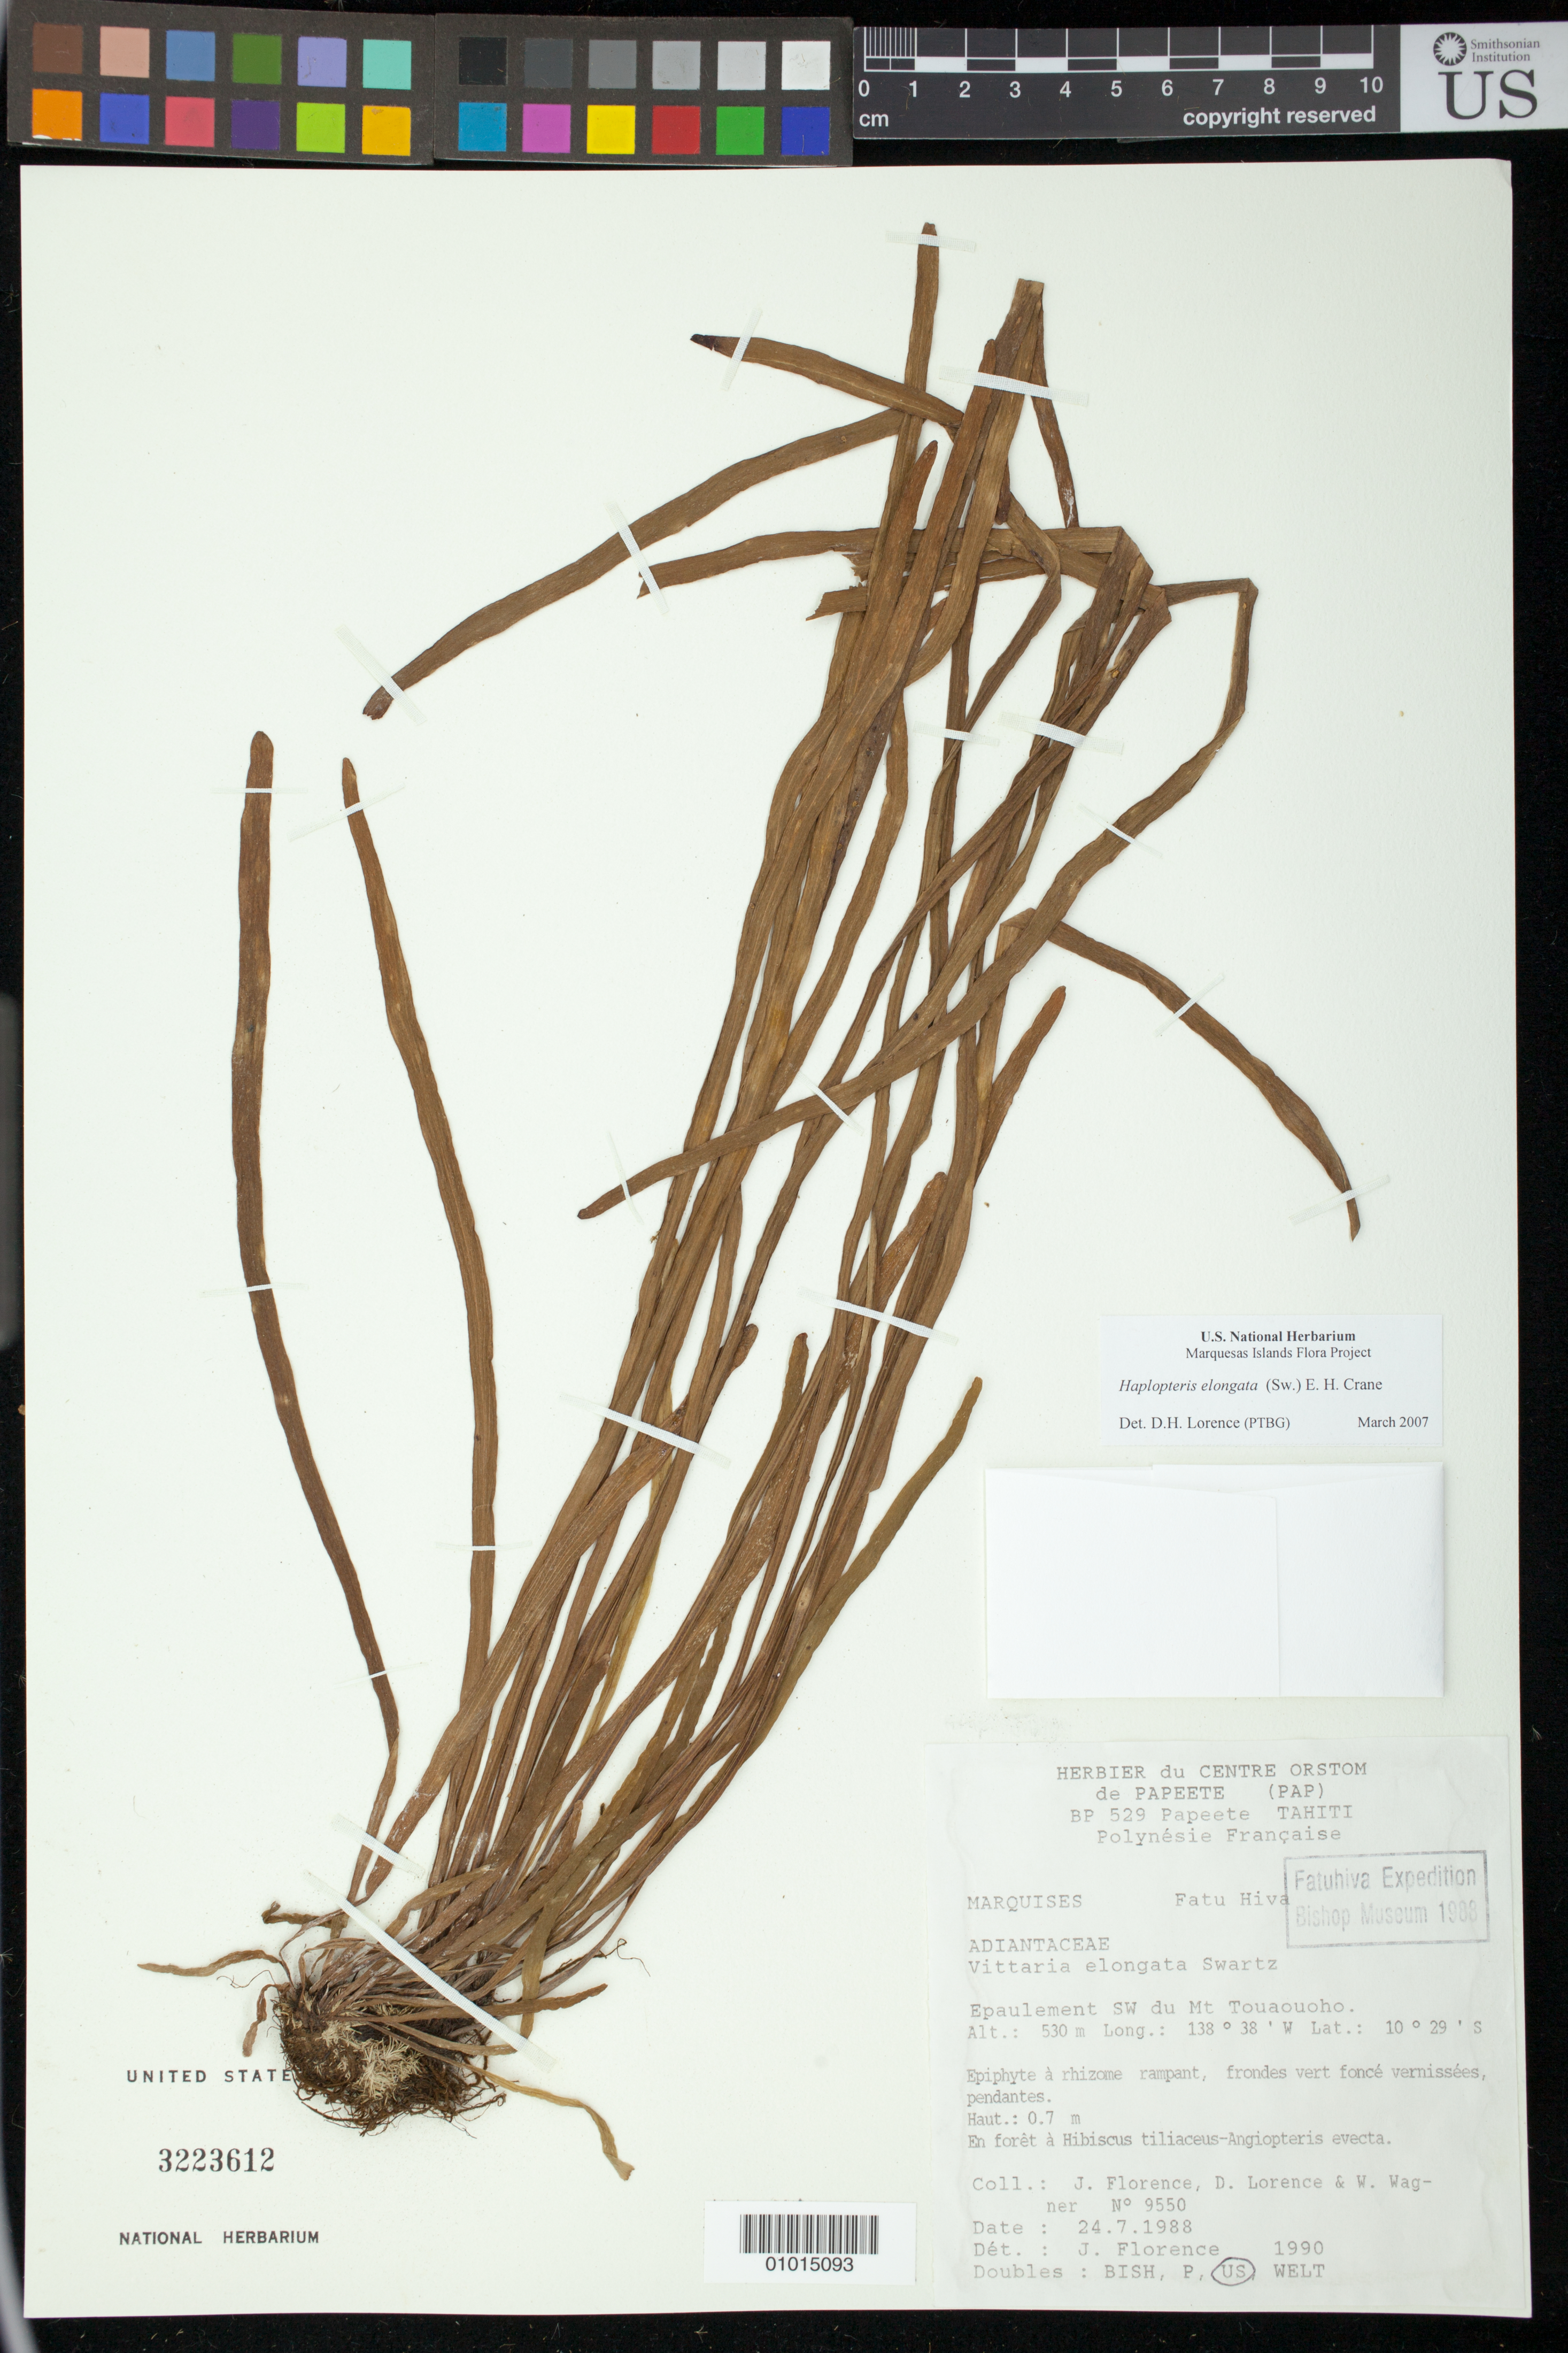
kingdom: Plantae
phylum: Tracheophyta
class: Polypodiopsida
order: Polypodiales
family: Pteridaceae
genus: Haplopteris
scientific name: Haplopteris elongata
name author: (Sw.) Crane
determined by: Lorence, David H., (PTBG), National Tropical Botanical Garden (UNITED STATES)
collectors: J. Florence, D. Lorence & W. L. Wagner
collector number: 9550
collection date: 1988-07-24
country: French Polynesia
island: Fatu Hiva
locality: Epaulement SW du Mt. Touaouoho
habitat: En forêt à Hibiscus tiliaceus, Angiopteris evecta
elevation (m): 530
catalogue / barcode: US 3223612